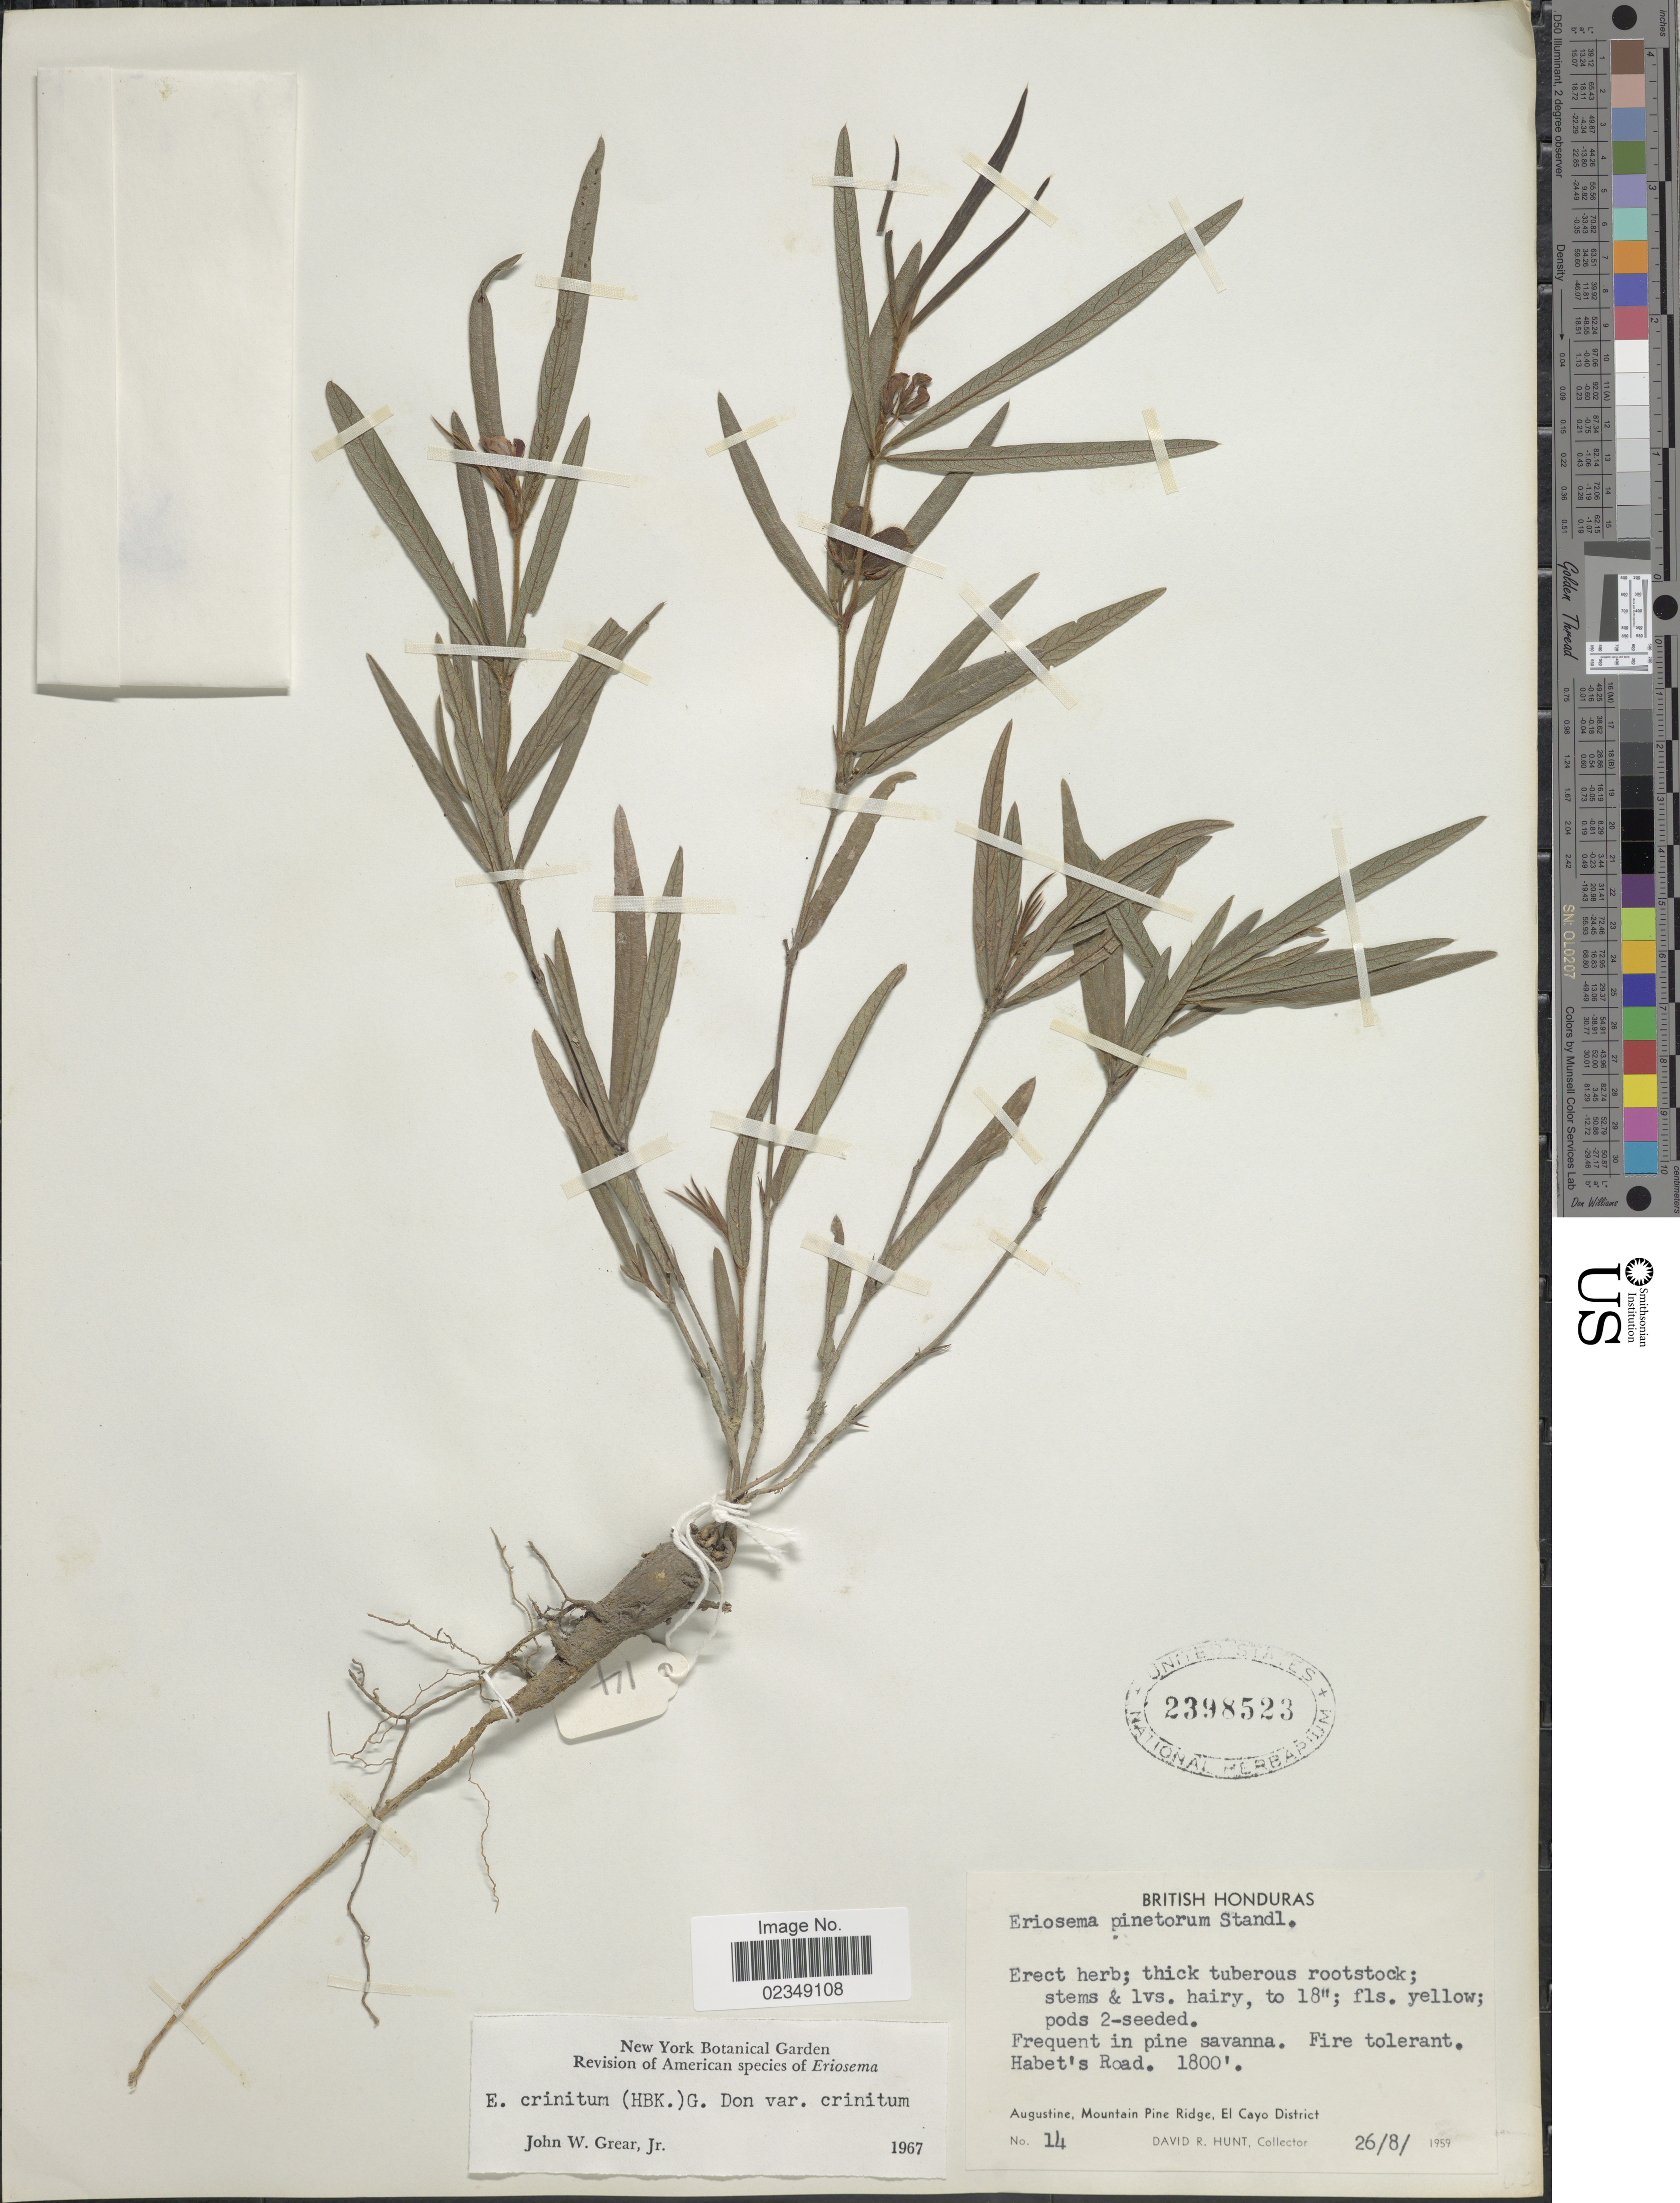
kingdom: Plantae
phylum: Tracheophyta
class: Magnoliopsida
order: Fabales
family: Fabaceae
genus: Eriosema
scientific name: Eriosema crinitum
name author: (Kunth) G. Don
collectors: D. R. Hunt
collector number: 14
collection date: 1959-08-26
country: Belize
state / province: Cayo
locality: British Honduras, in pine savanna, Habet's Road, Augustine, Mountain Pine Ridge, El Cayo District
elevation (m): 549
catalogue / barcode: US 2398523